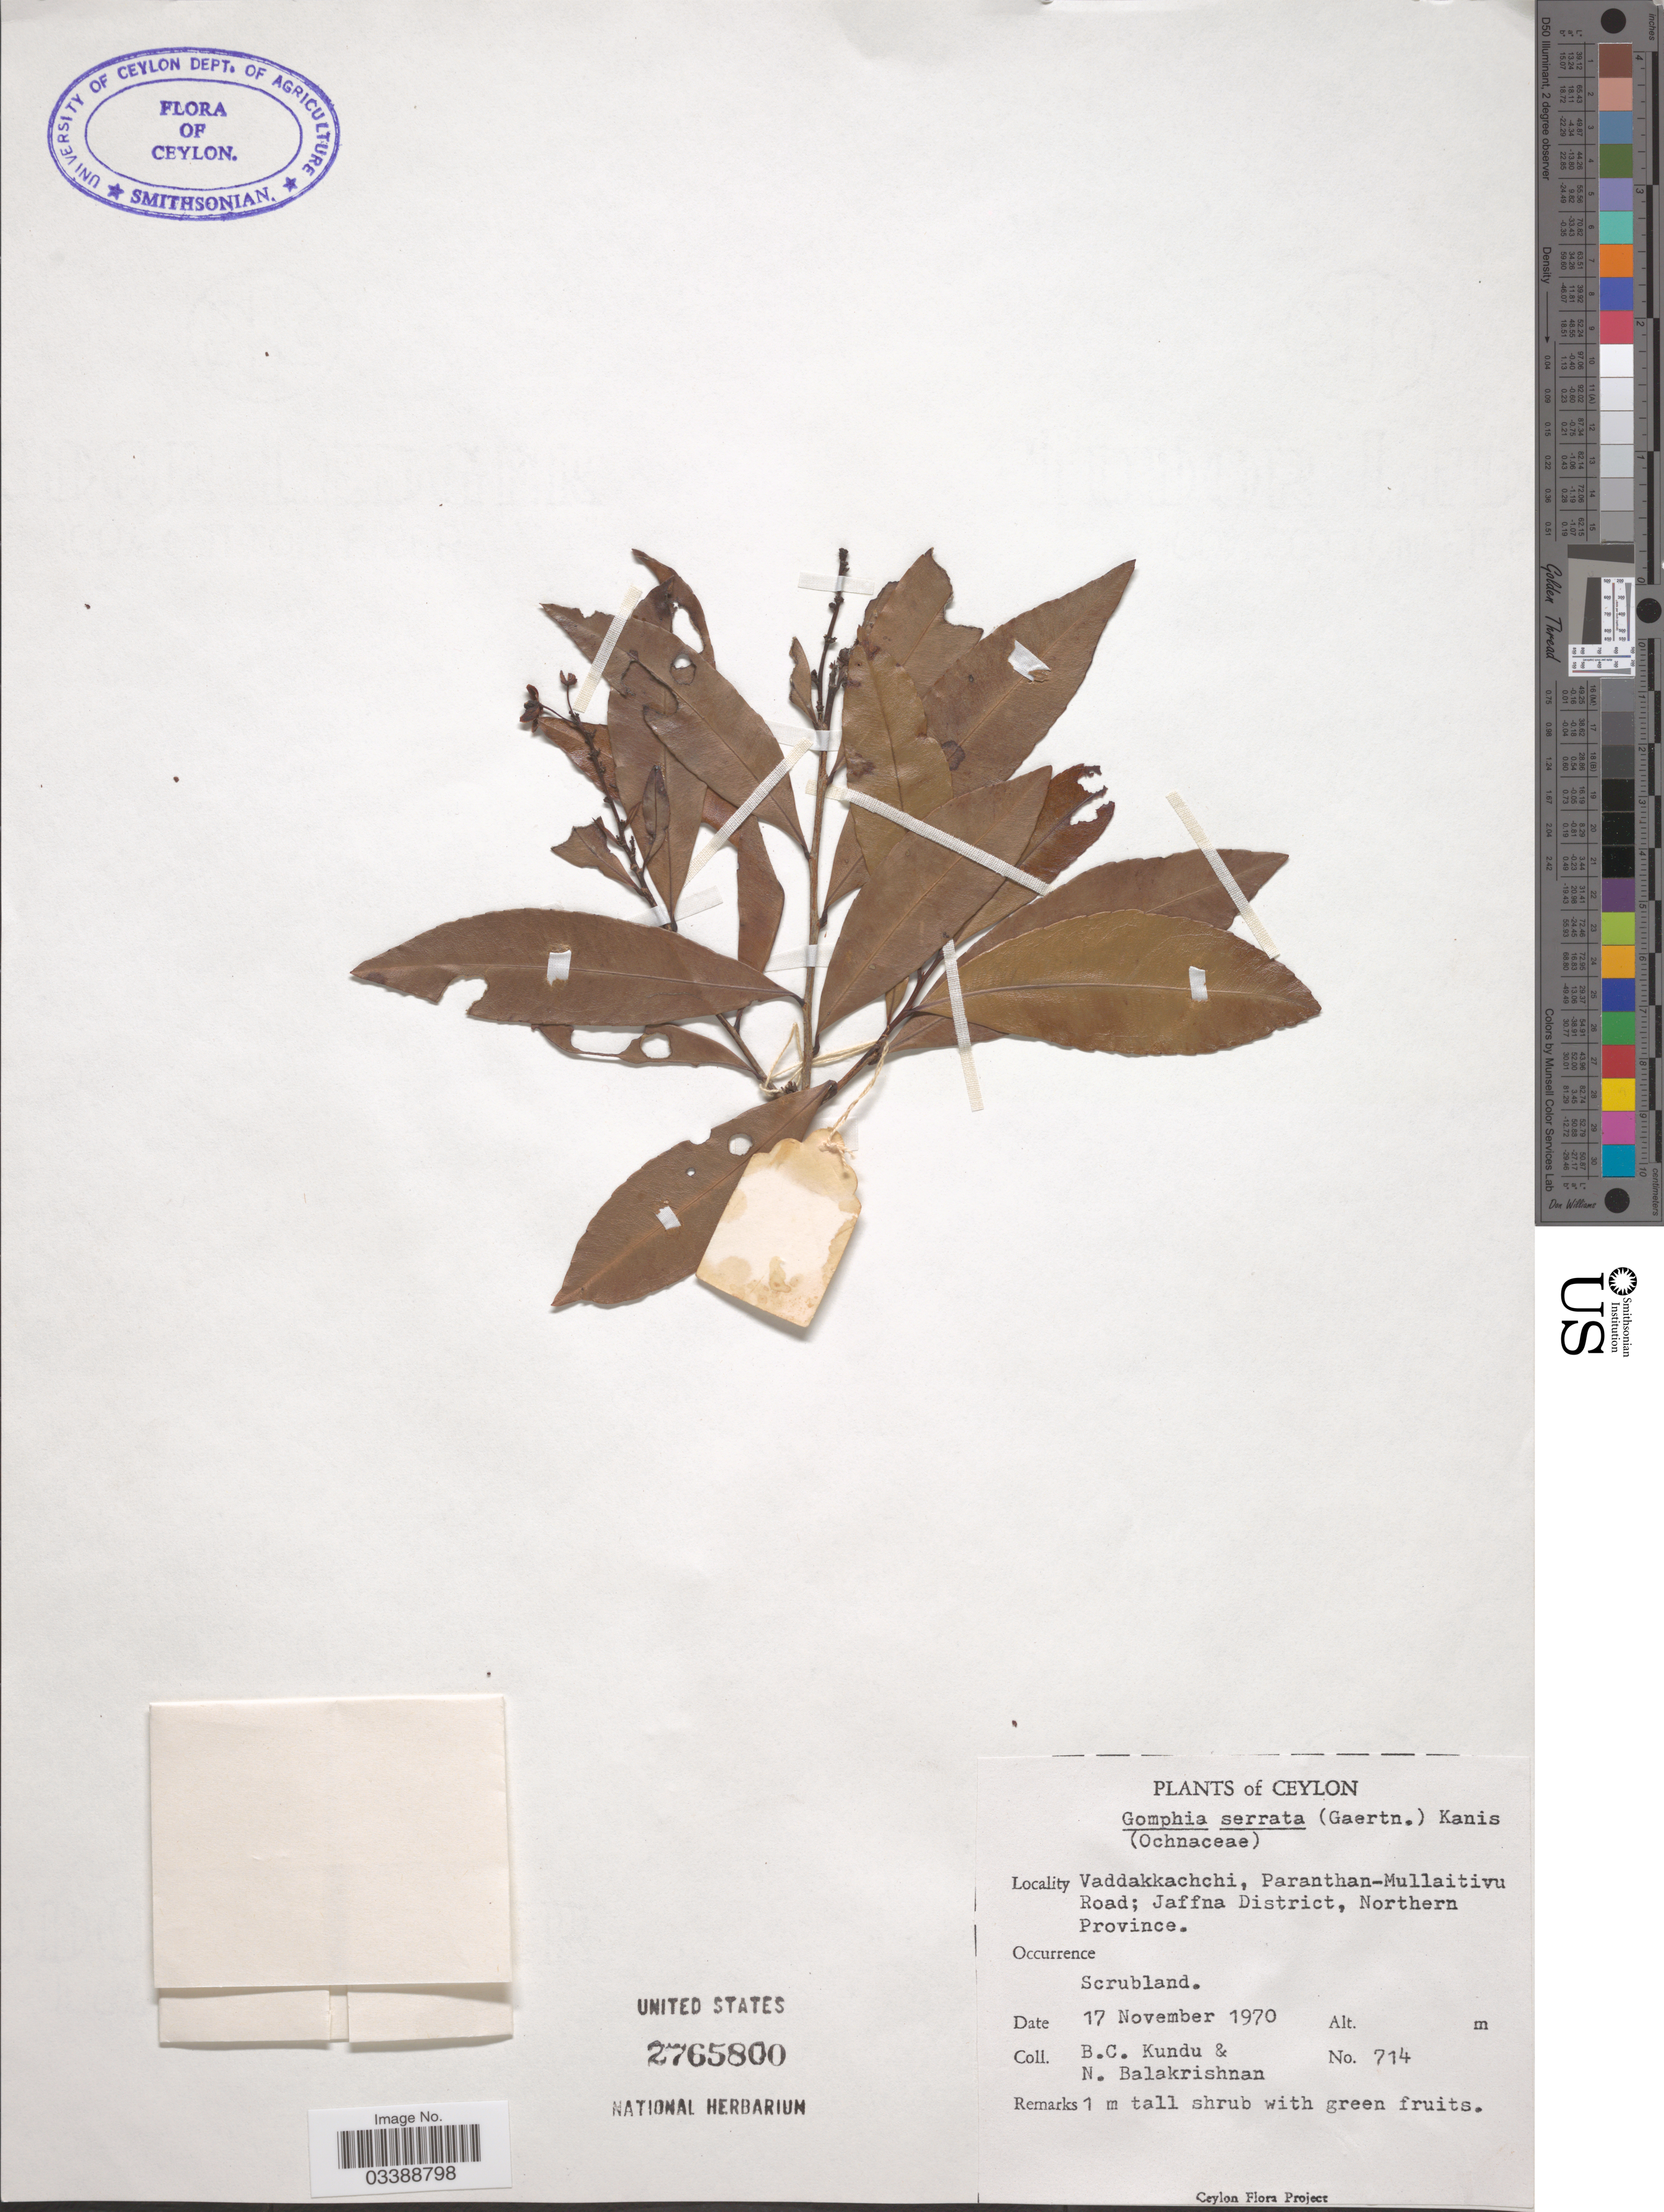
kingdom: Plantae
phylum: Tracheophyta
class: Magnoliopsida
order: Malpighiales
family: Ochnaceae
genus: Campylospermum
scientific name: Campylospermum serratum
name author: (Gaertn.) Bittrich & M.C.E. Amaral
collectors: B. C. Kundu & N. Balakrishnan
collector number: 714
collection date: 1970-11-17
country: Sri Lanka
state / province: Northern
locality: Ceylon. Vaddakkachchi, Paranthan-Mullaitivu Road; Jaffna District.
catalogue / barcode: US 2765800